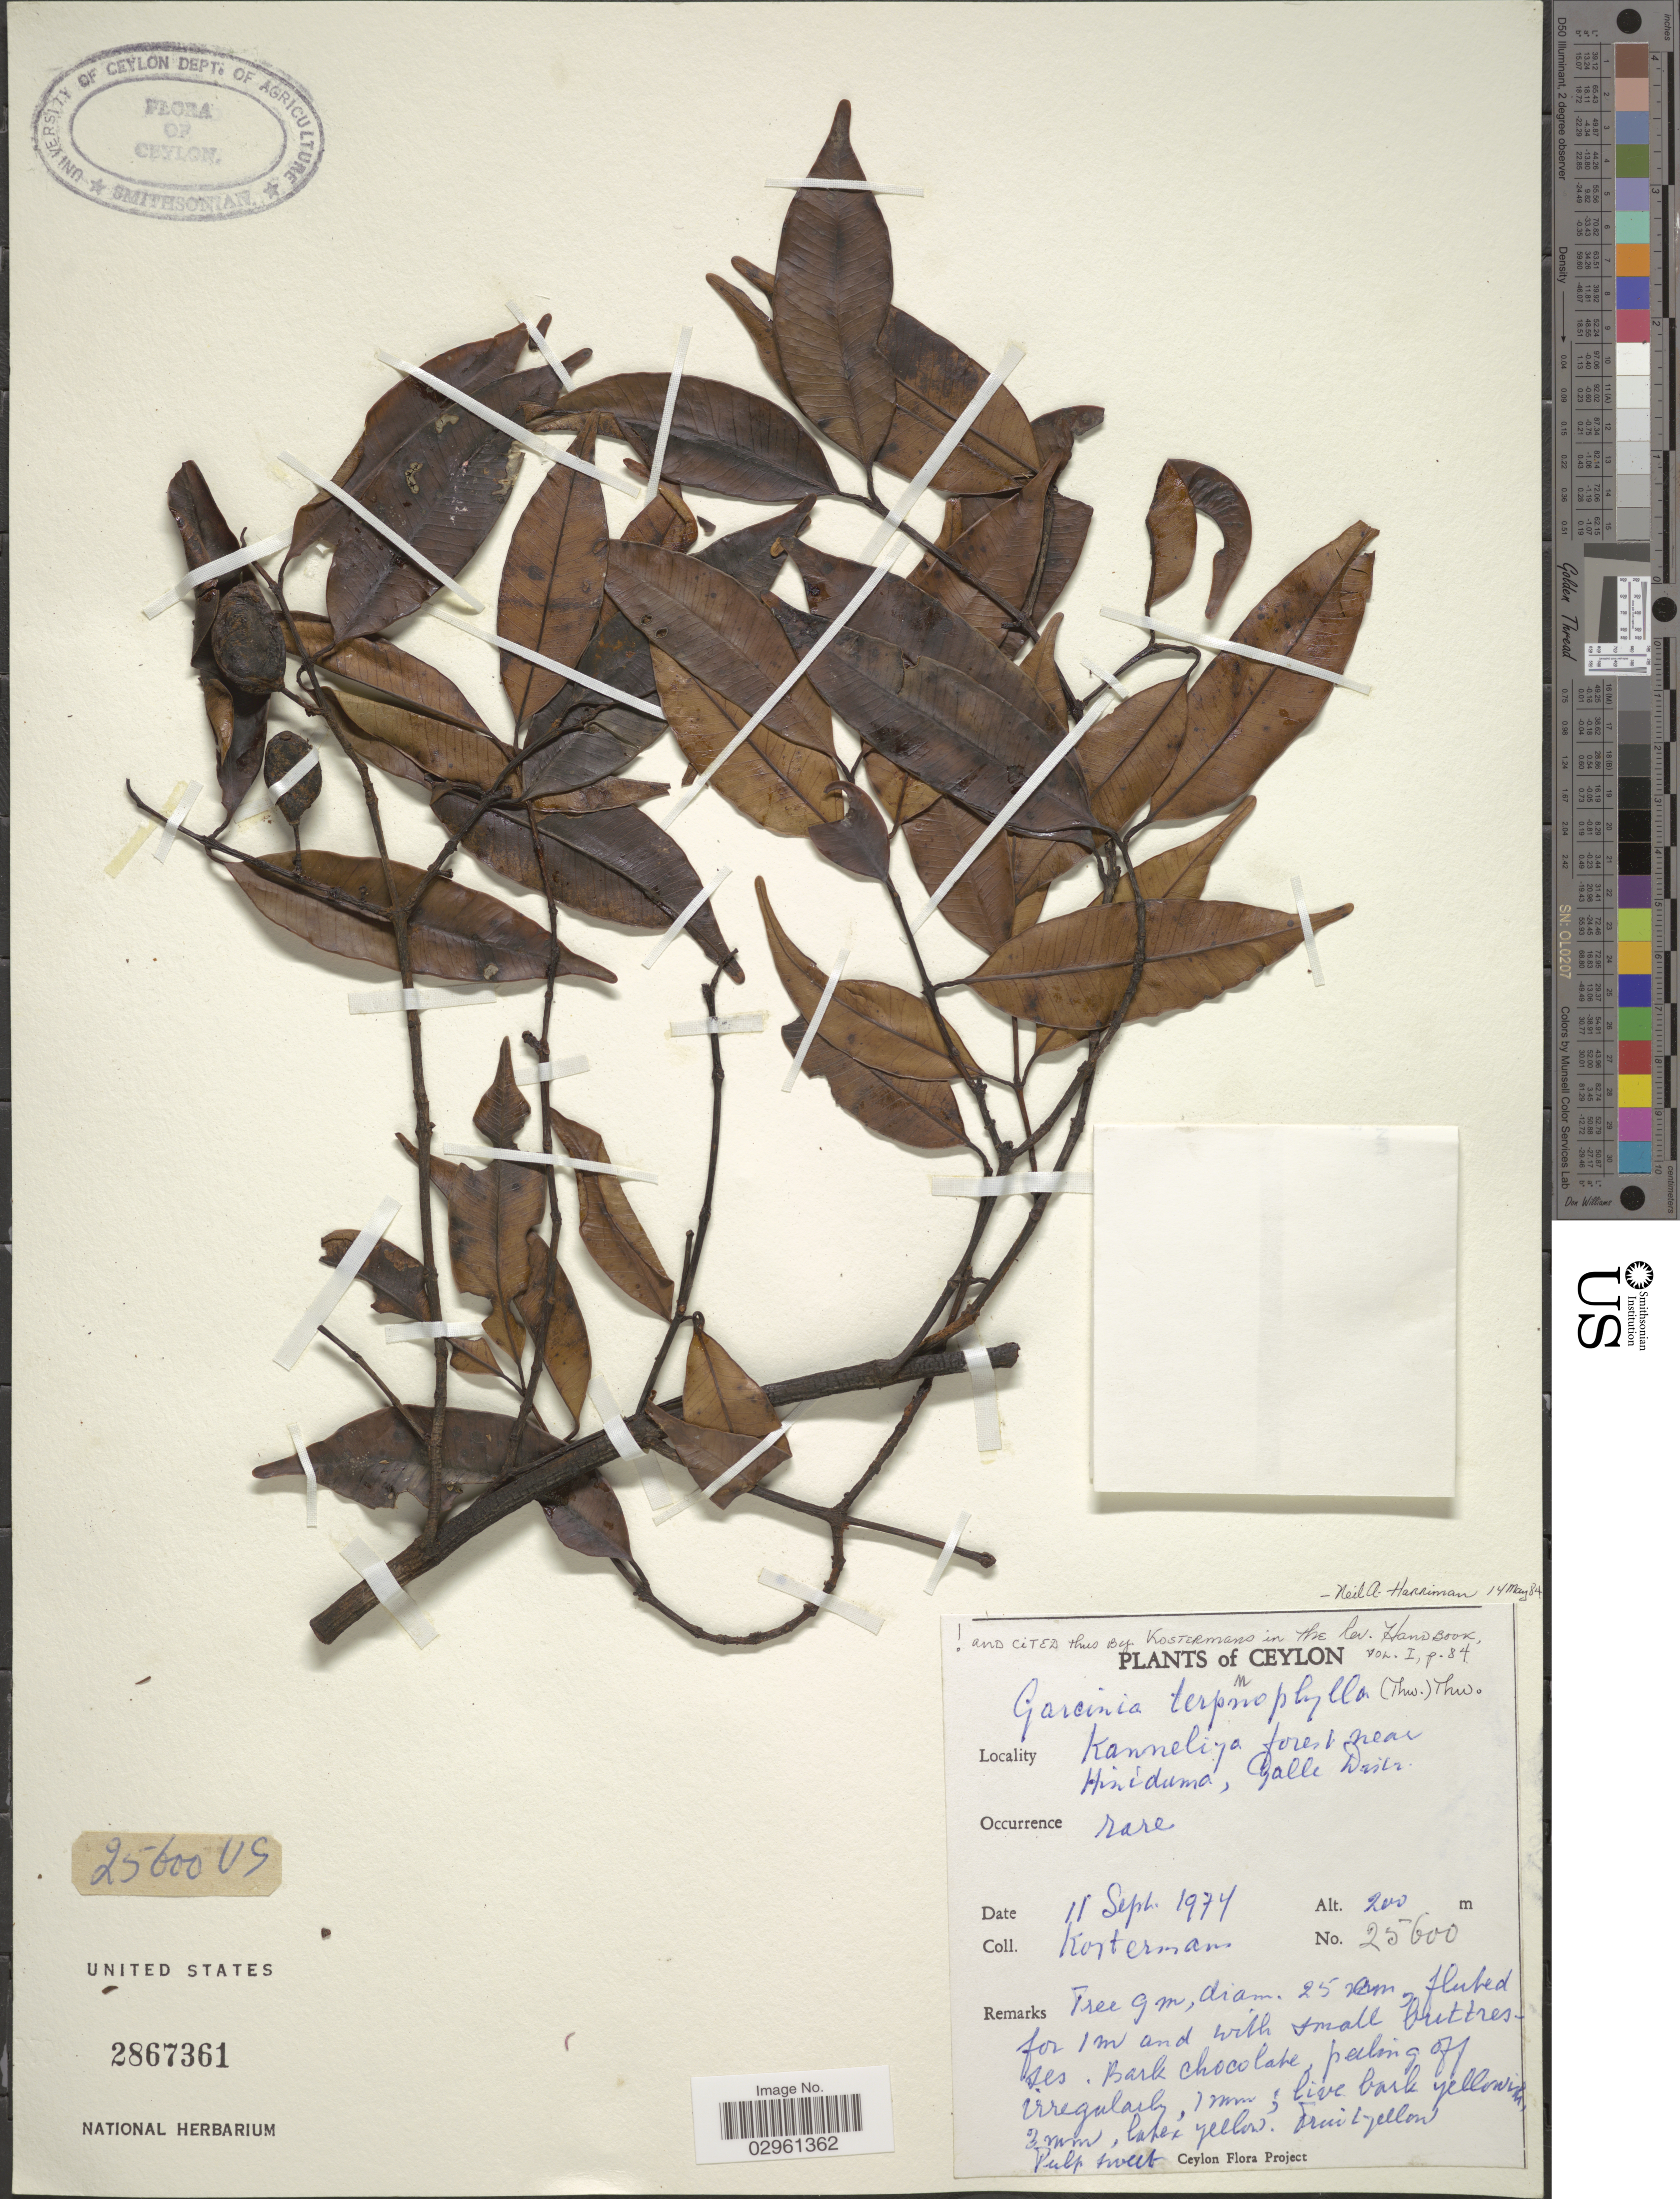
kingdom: Plantae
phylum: Tracheophyta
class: Magnoliopsida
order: Malpighiales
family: Clusiaceae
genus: Garcinia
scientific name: Garcinia terpnophylla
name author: Thwaites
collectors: Kostermans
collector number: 25600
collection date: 1974-09-11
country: Sri Lanka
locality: Ceylon. Kanneliya forest near Hiniduma, Galle Distr.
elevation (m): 200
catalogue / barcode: US 2867361